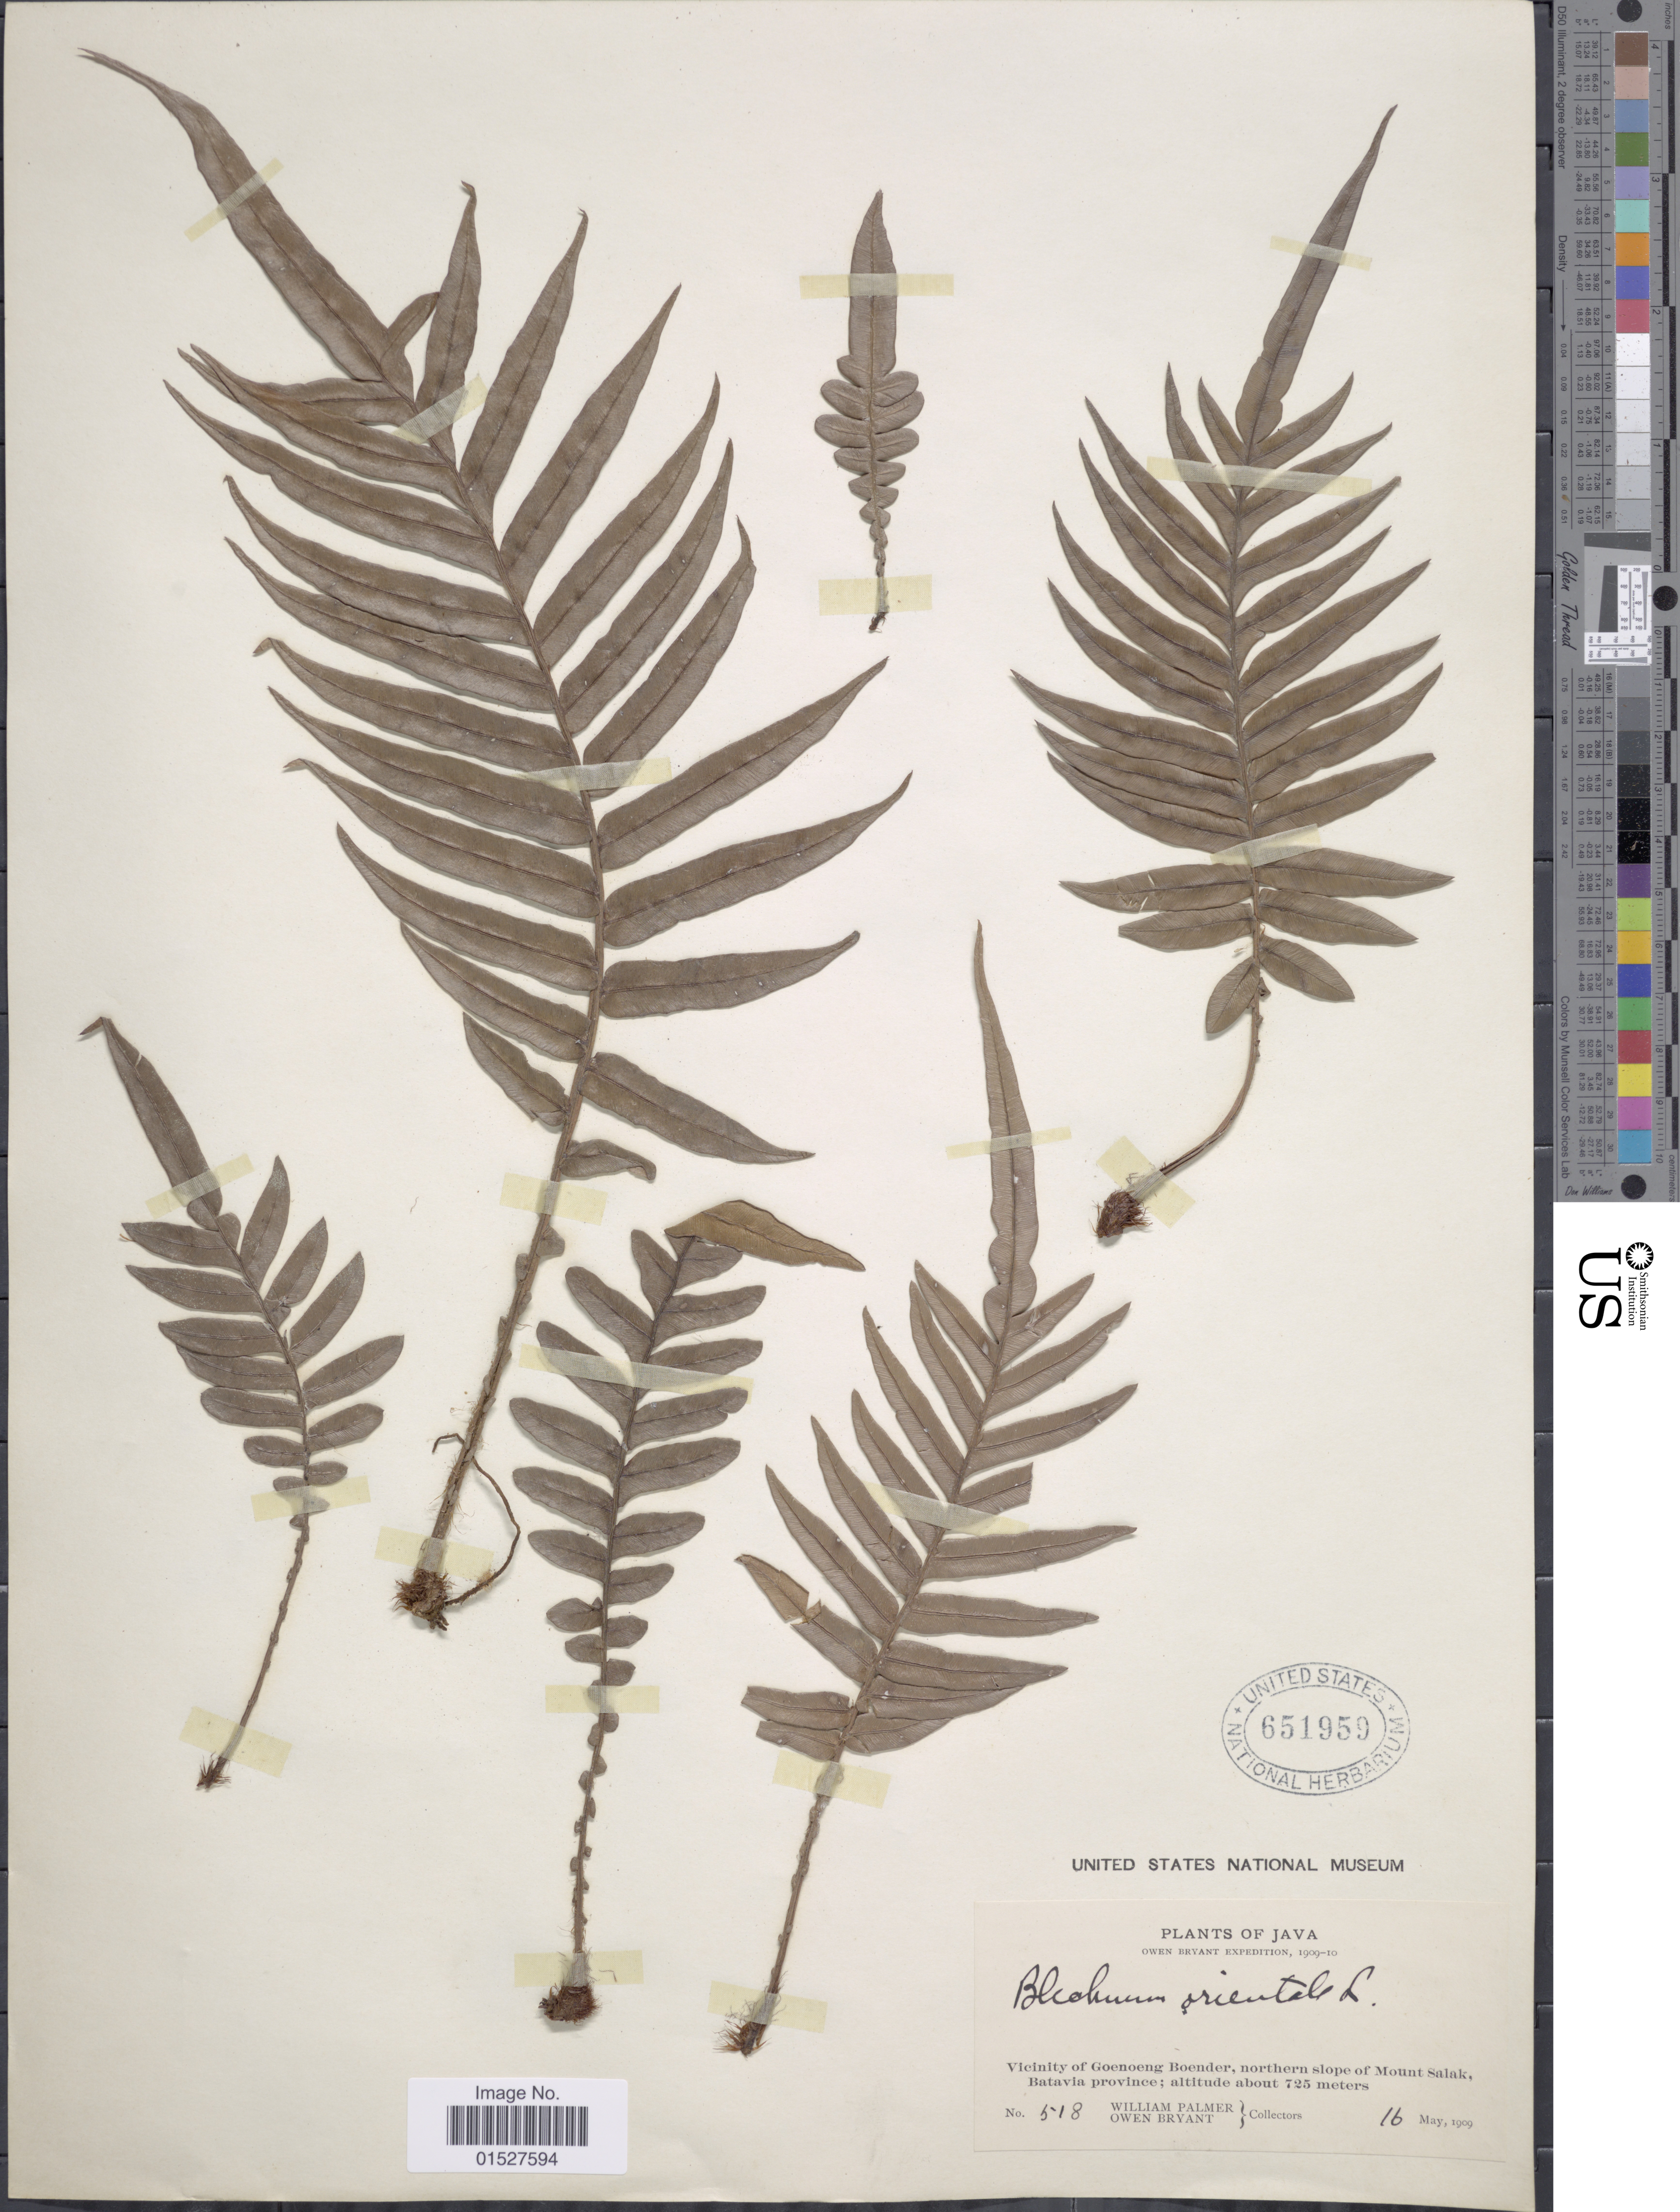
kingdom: Plantae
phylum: Tracheophyta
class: Polypodiopsida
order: Polypodiales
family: Blechnaceae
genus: Blechnum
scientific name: Blechnum orientale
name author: L.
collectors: W. Palmer & O. Bryant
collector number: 518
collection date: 1909-05-16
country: Indonesia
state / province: Java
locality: Vicinity of Goenoeng Boender, northern slope of Mount Salak, Batavia province.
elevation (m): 725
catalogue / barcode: US 651959